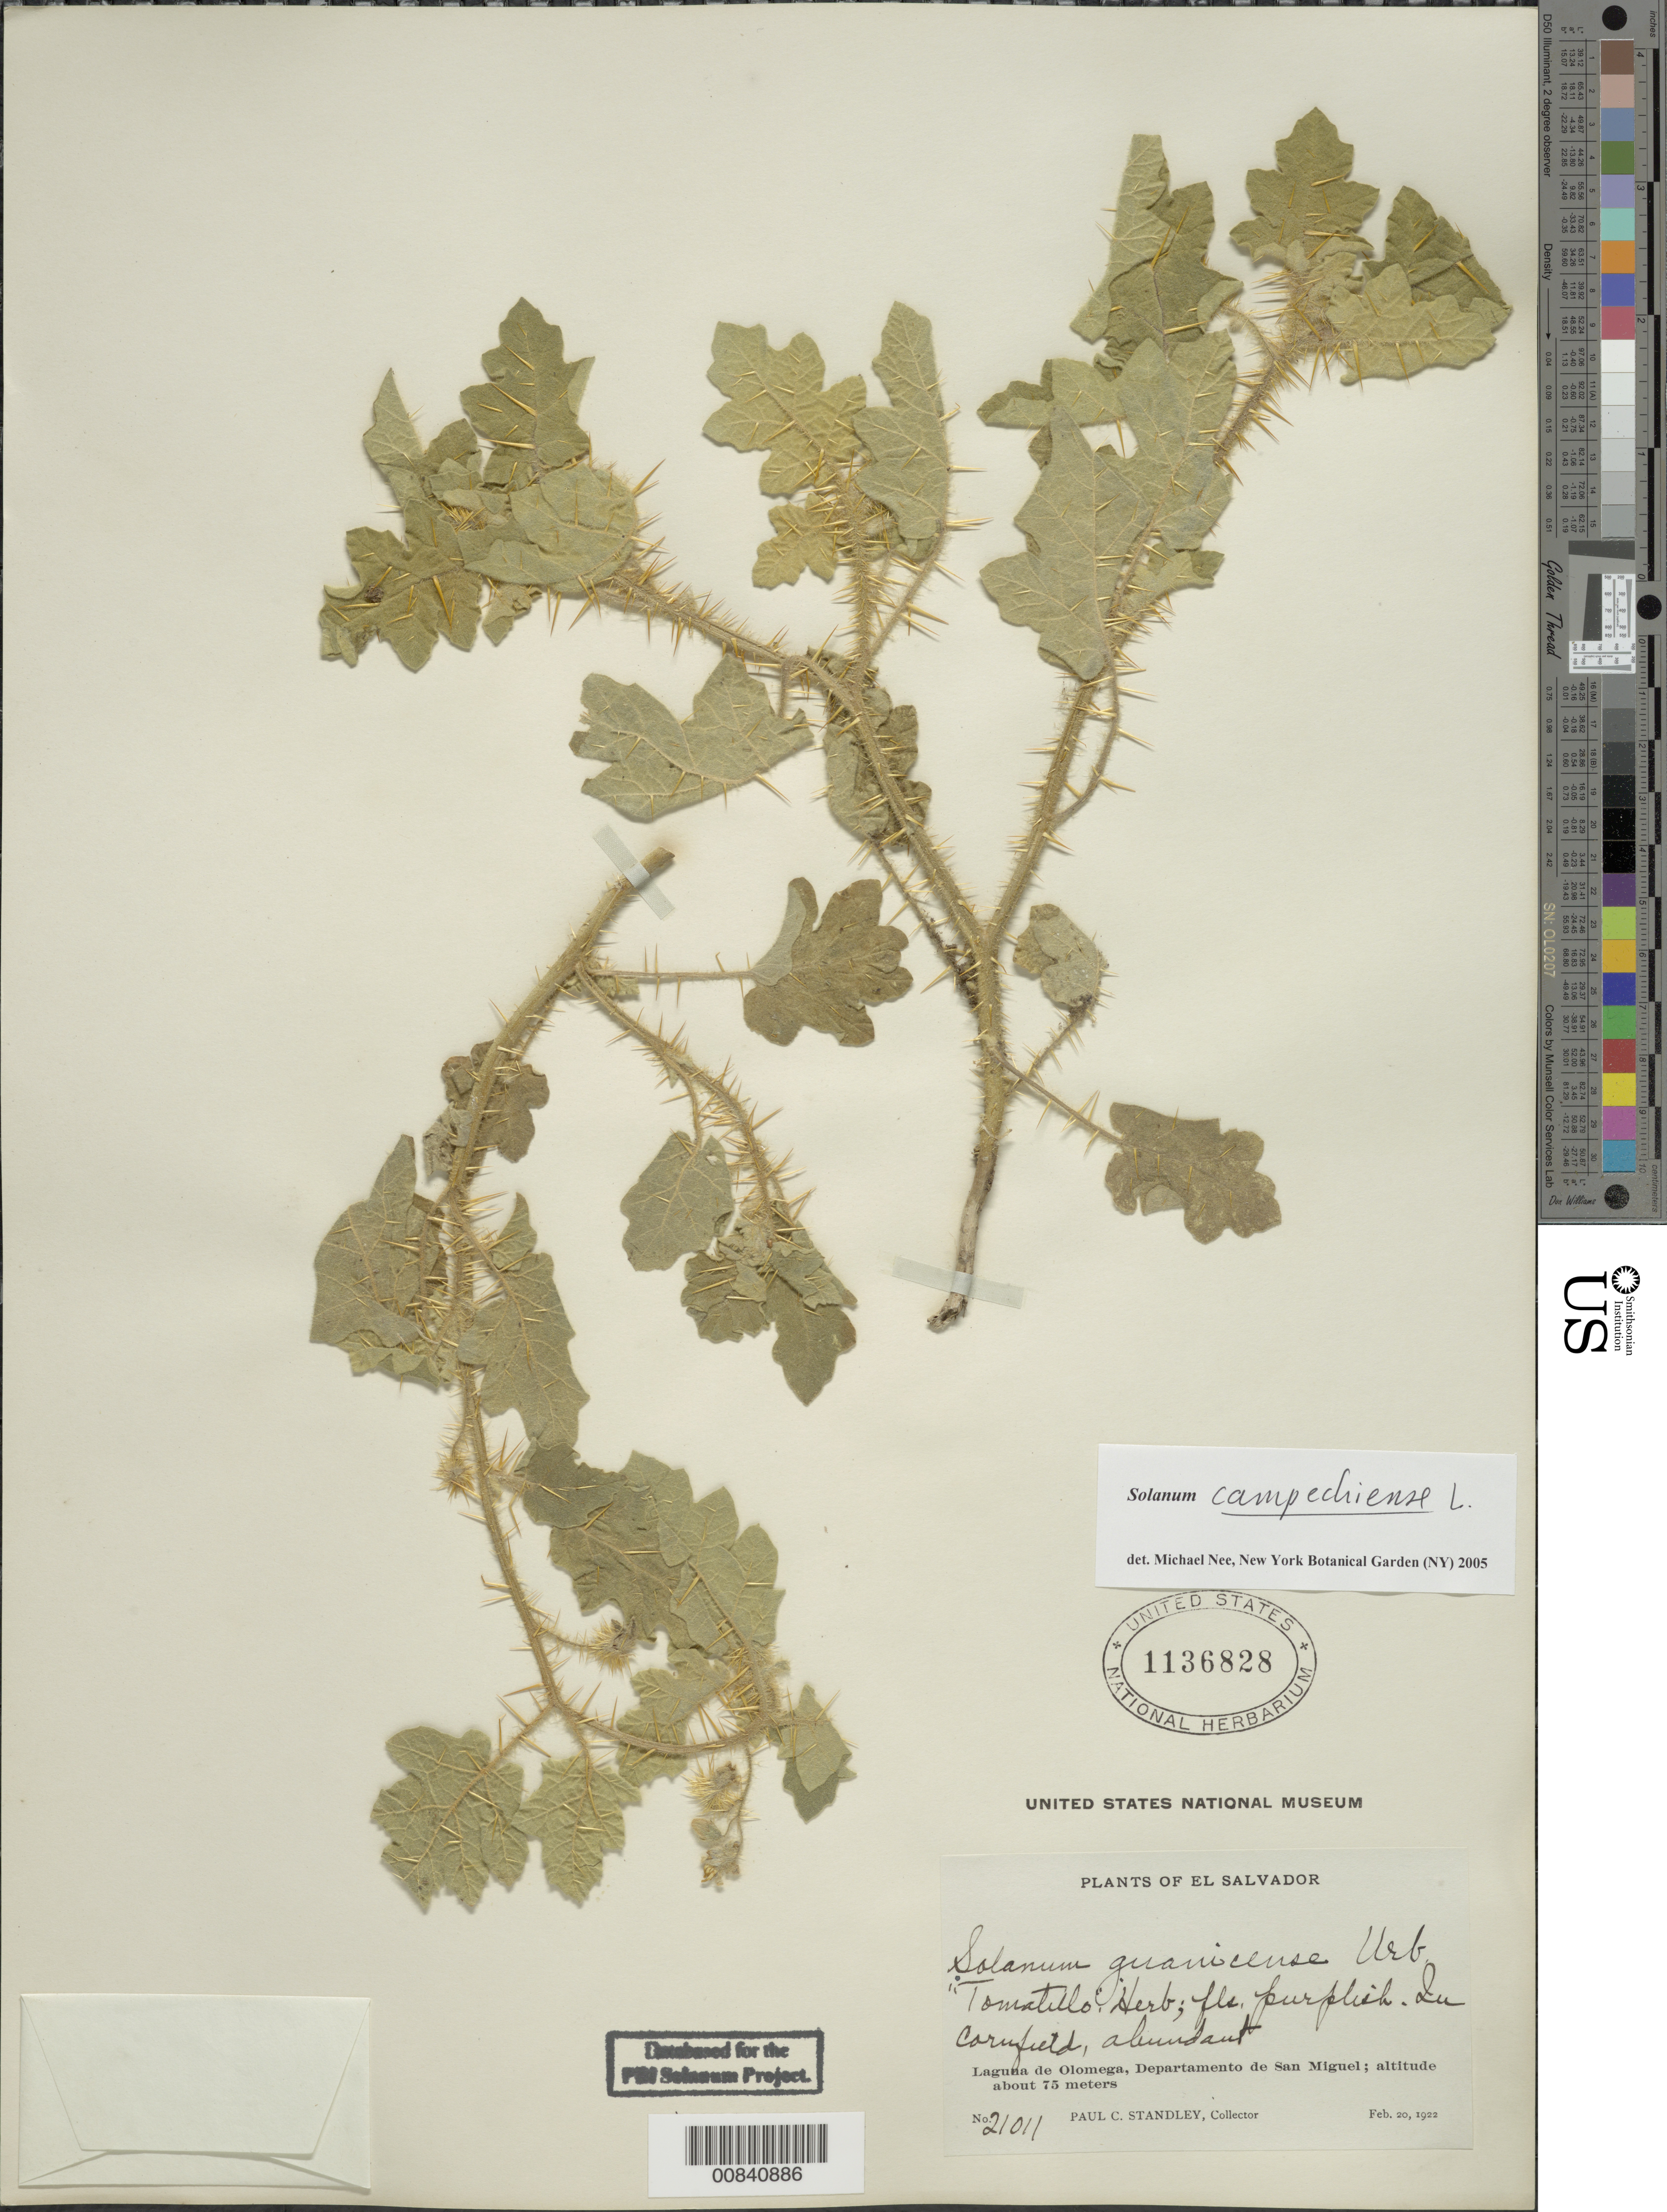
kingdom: Plantae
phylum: Tracheophyta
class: Magnoliopsida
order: Solanales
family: Solanaceae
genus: Solanum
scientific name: Solanum campechiense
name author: L.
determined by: Nee, Michael H.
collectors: P. C. Standley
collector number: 21011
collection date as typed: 20 Feb 1922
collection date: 1922-02-20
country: El Salvador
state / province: San Miguel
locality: Laguna de Olomega.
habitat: In cornfield.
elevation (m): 75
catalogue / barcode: US 1136828